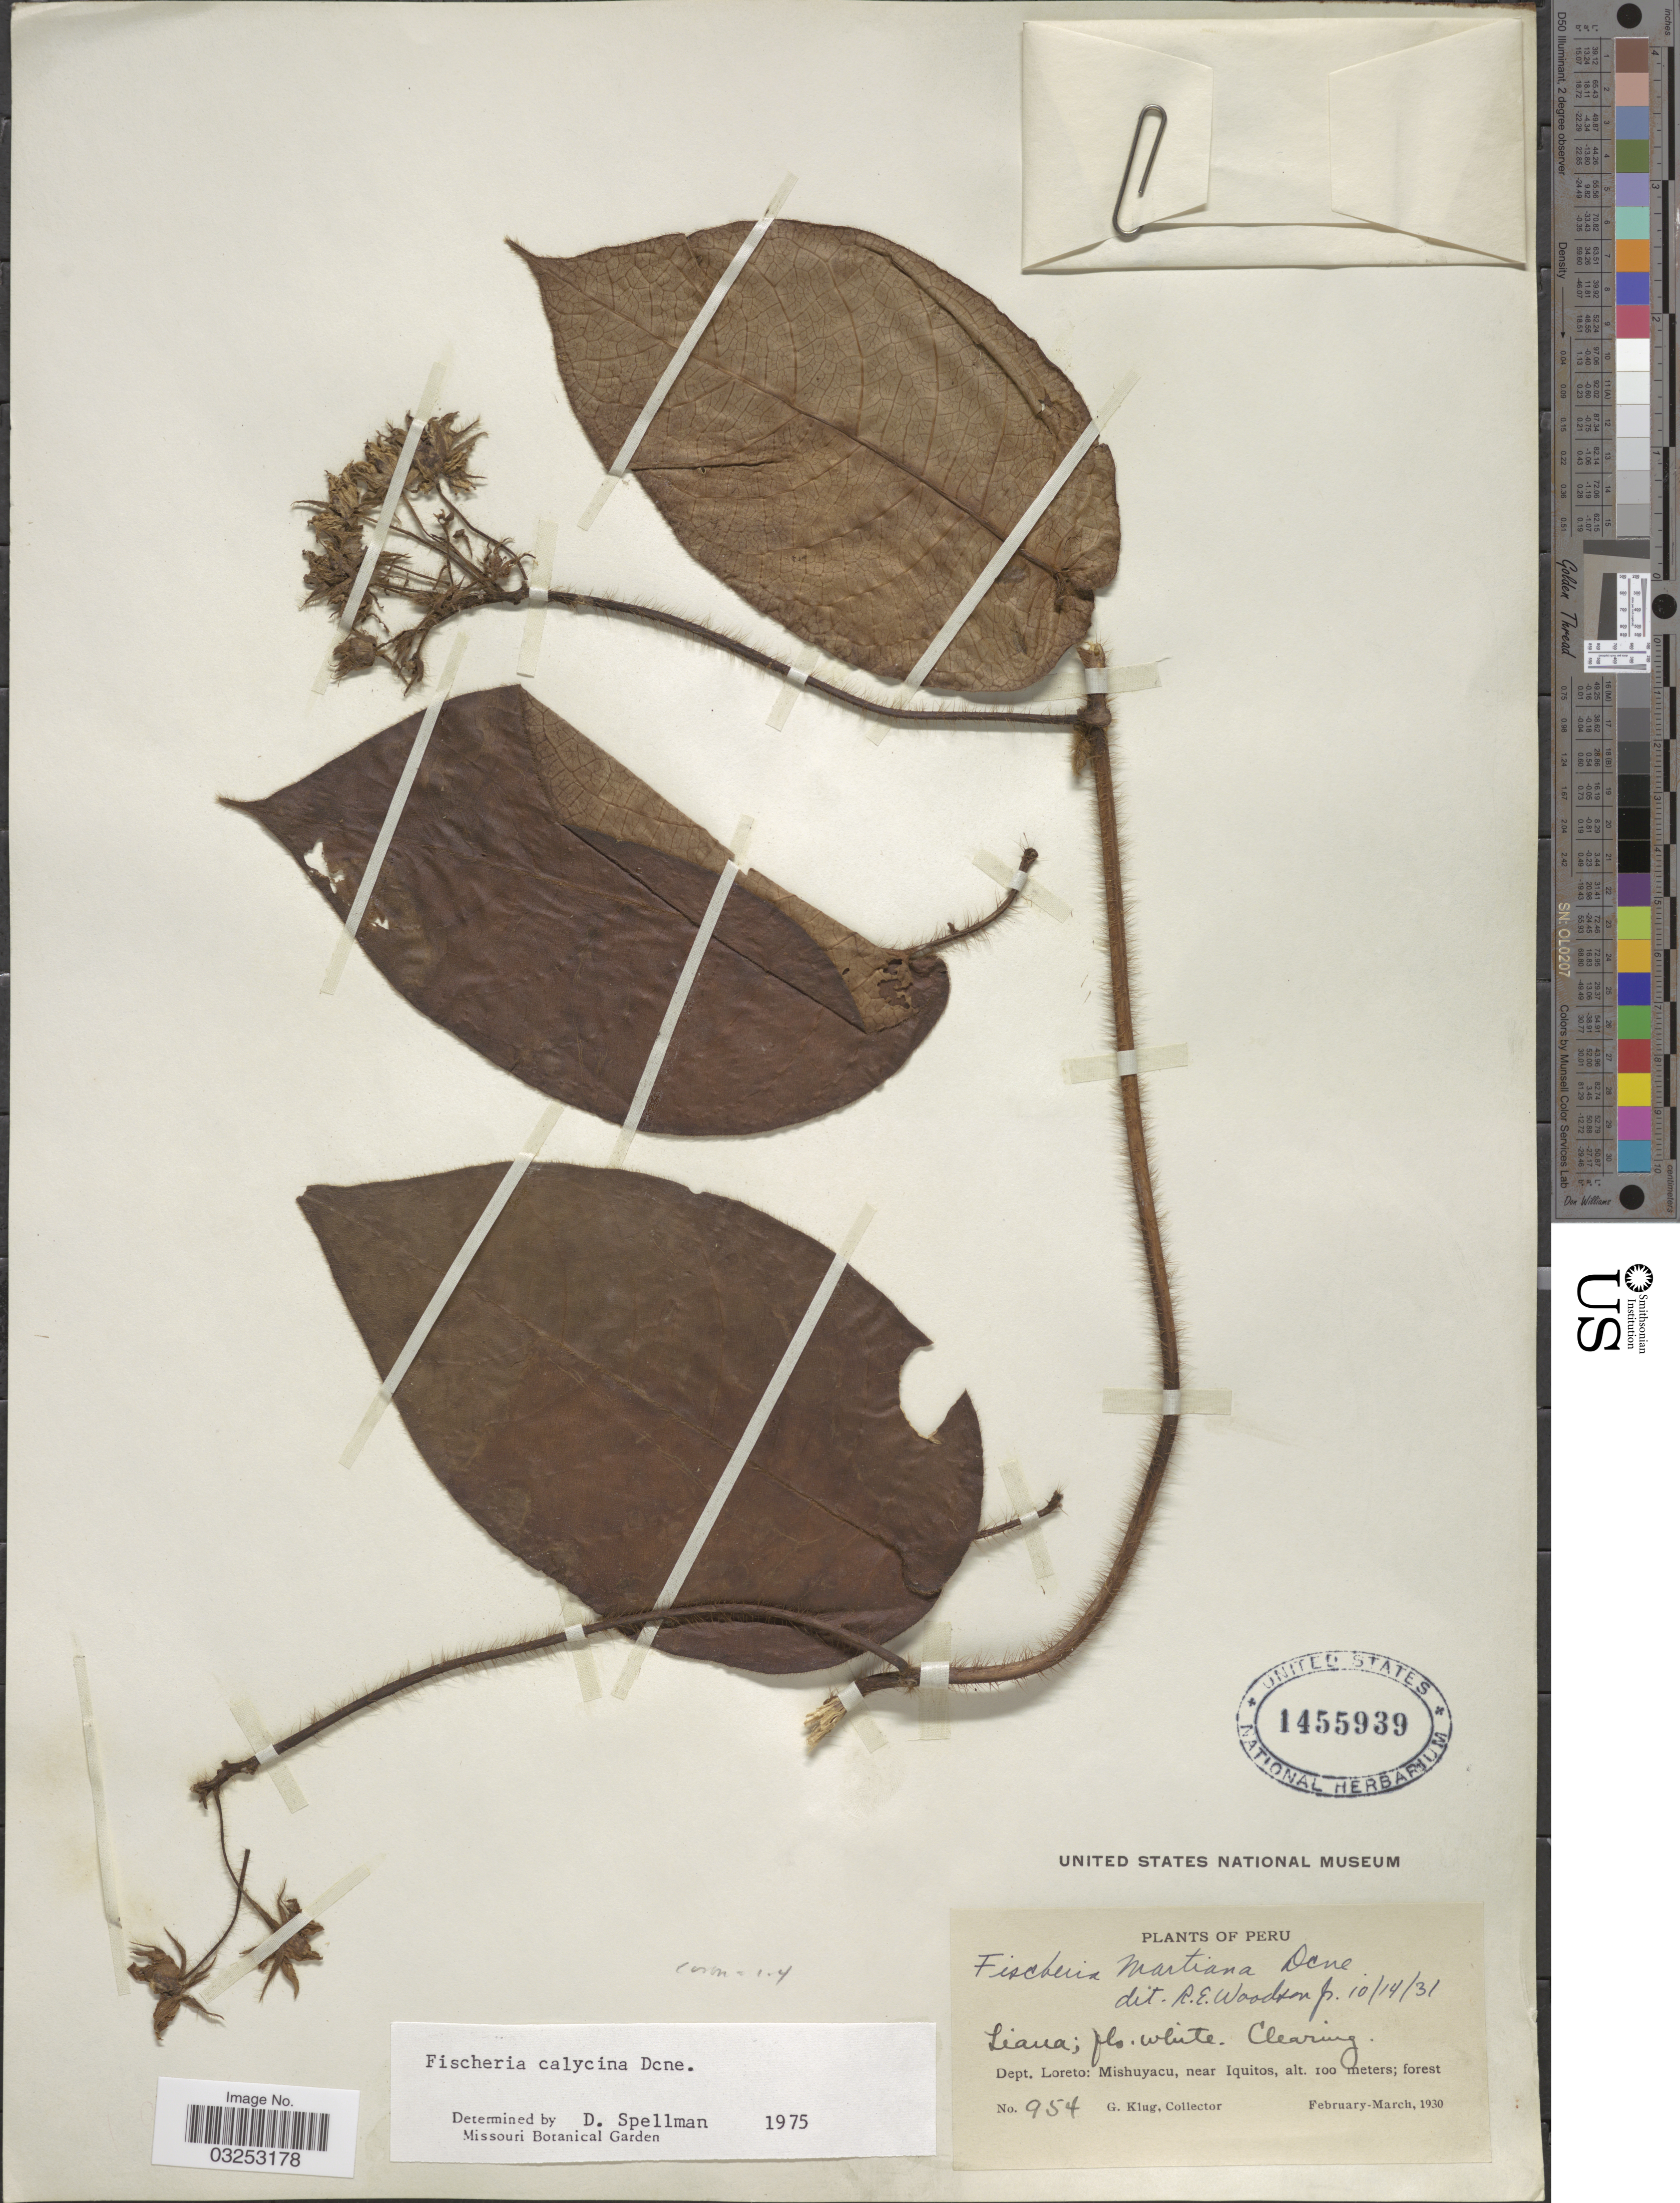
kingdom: Plantae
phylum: Tracheophyta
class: Magnoliopsida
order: Gentianales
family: Apocynaceae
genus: Fischeria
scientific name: Fischeria stellata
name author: (Vell.) E. Fourn.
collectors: G. Klug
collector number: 954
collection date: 1930-02/1930-03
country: Peru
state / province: Loreto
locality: Dept. Loreto: Mishuyacu, near Iquitos.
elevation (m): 100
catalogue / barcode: US 1455939